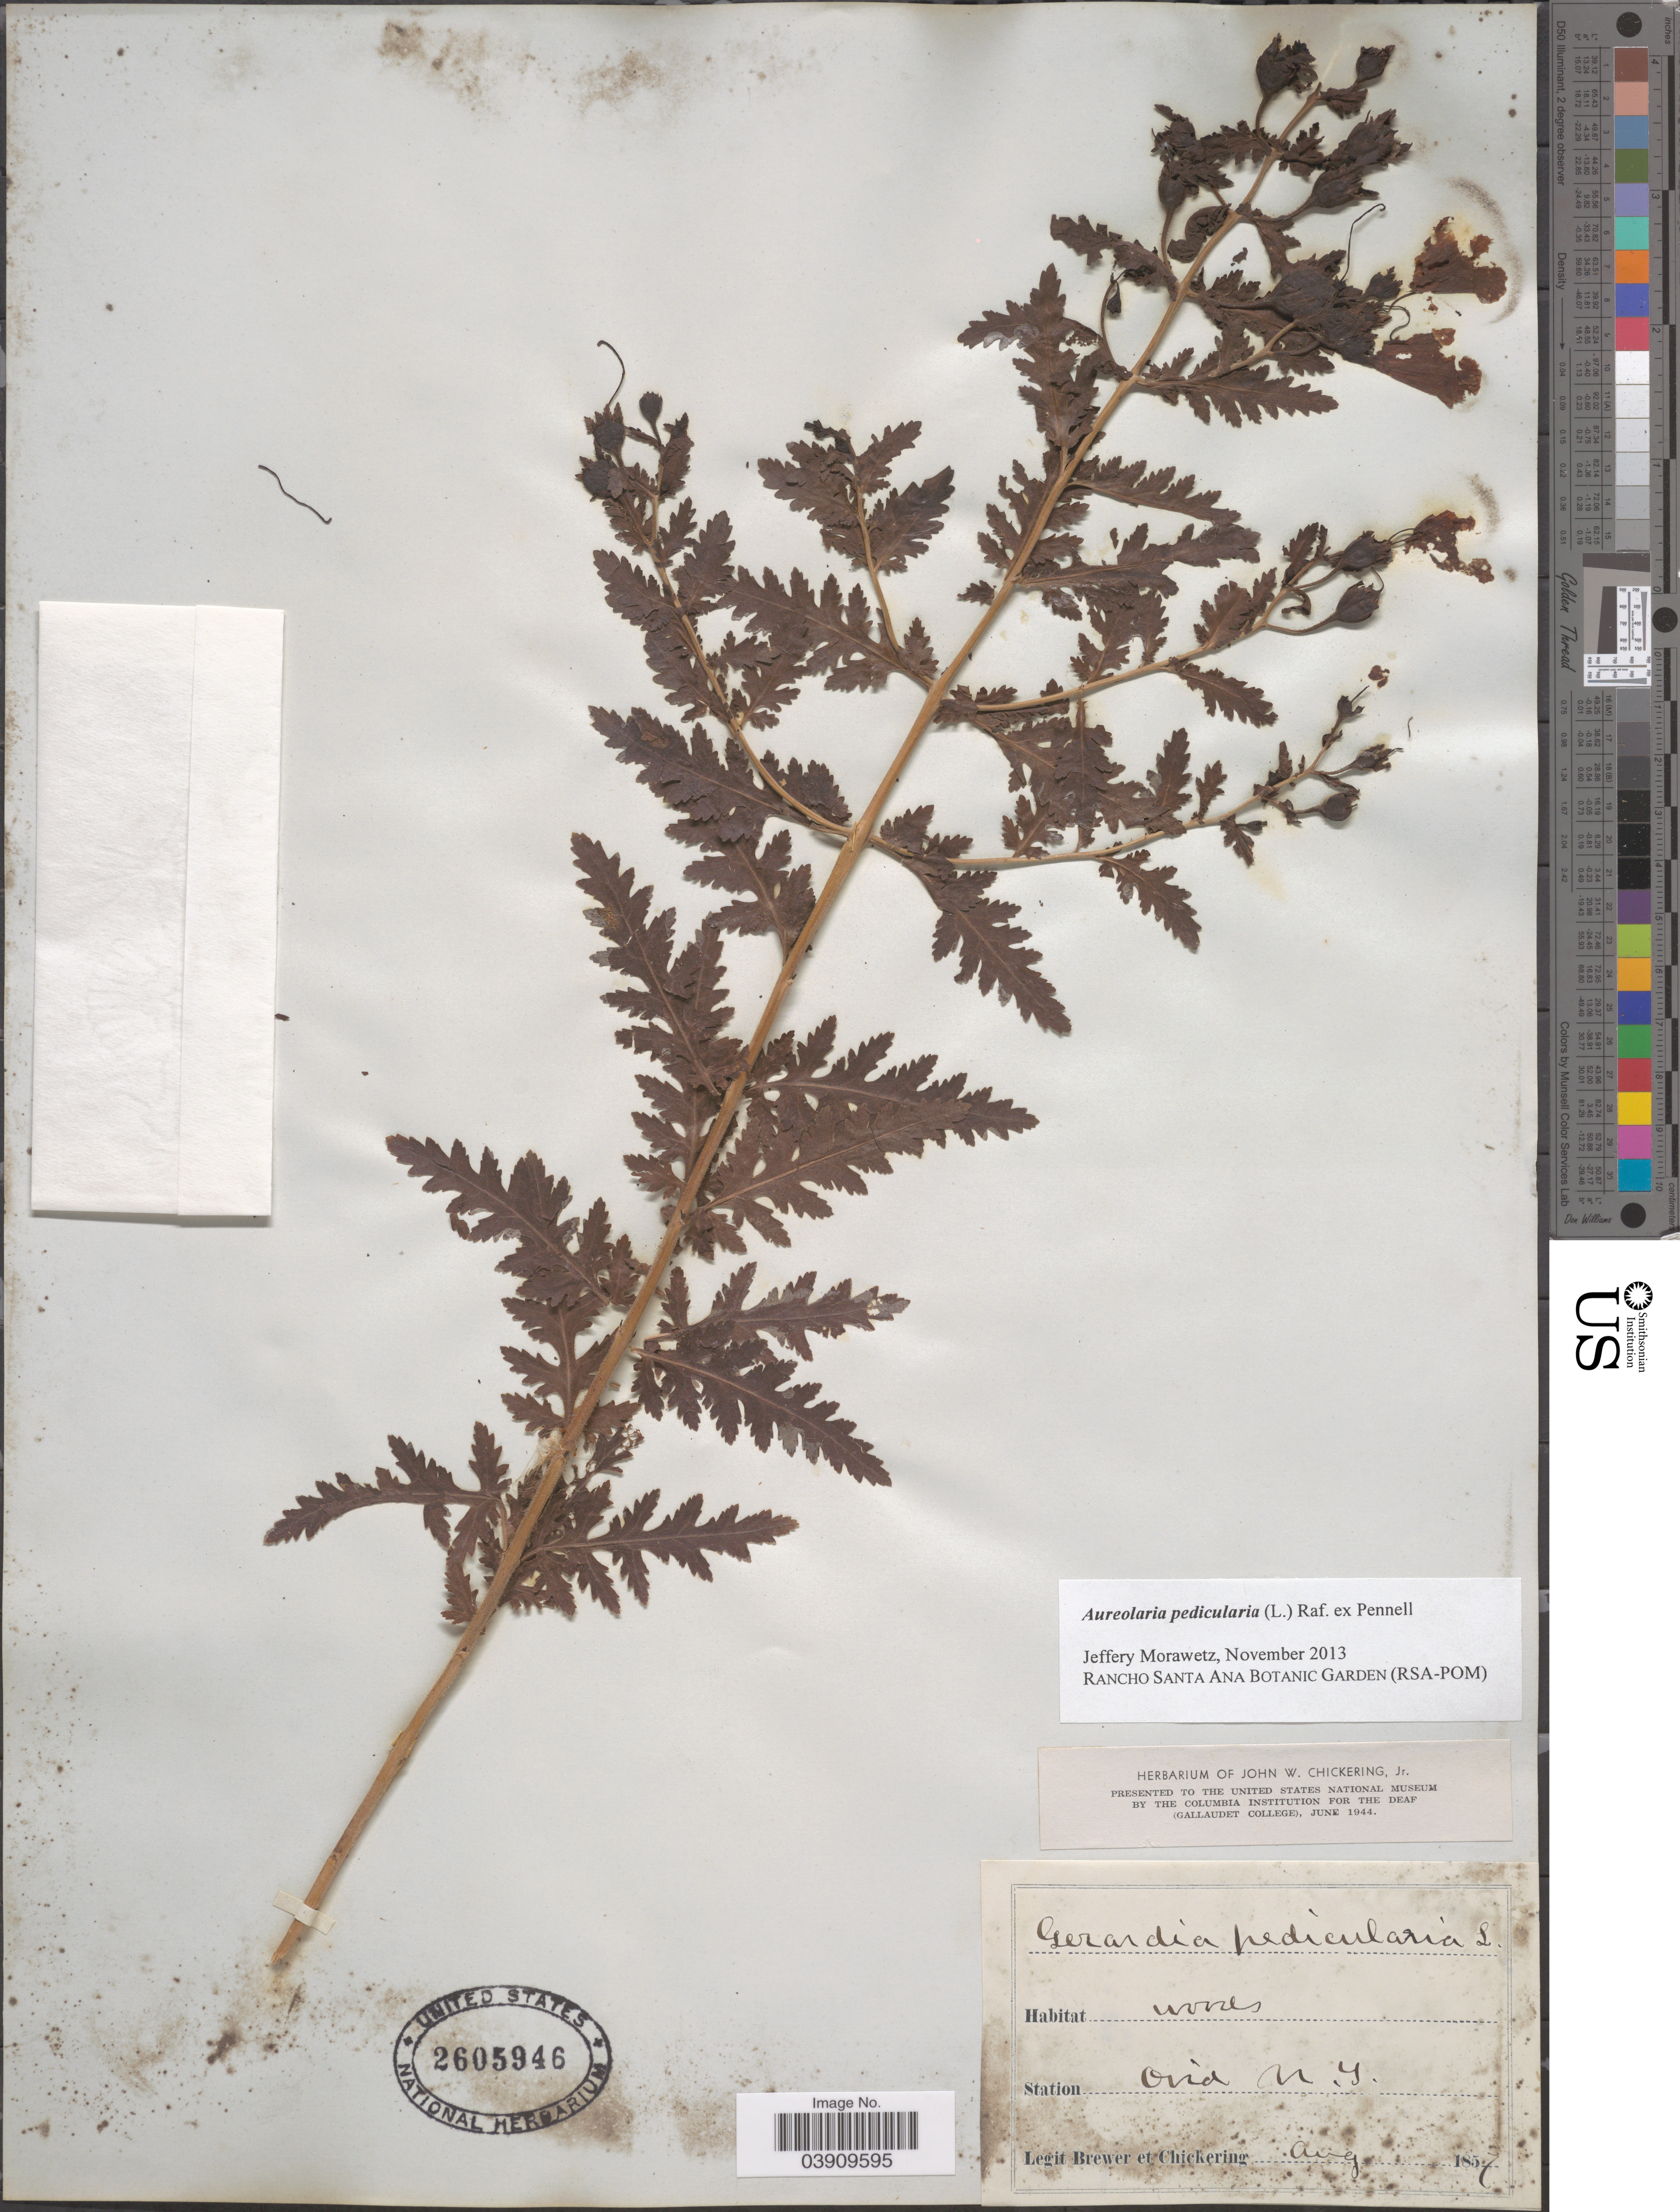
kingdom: Plantae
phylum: Tracheophyta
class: Magnoliopsida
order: Lamiales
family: Orobanchaceae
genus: Aureolaria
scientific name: Aureolaria pedicularia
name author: (L.) Raf. ex Farw.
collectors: -. Brewer & -. Chickering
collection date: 1857-08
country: United States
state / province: New York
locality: Station Ovid.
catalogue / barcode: US 2605946